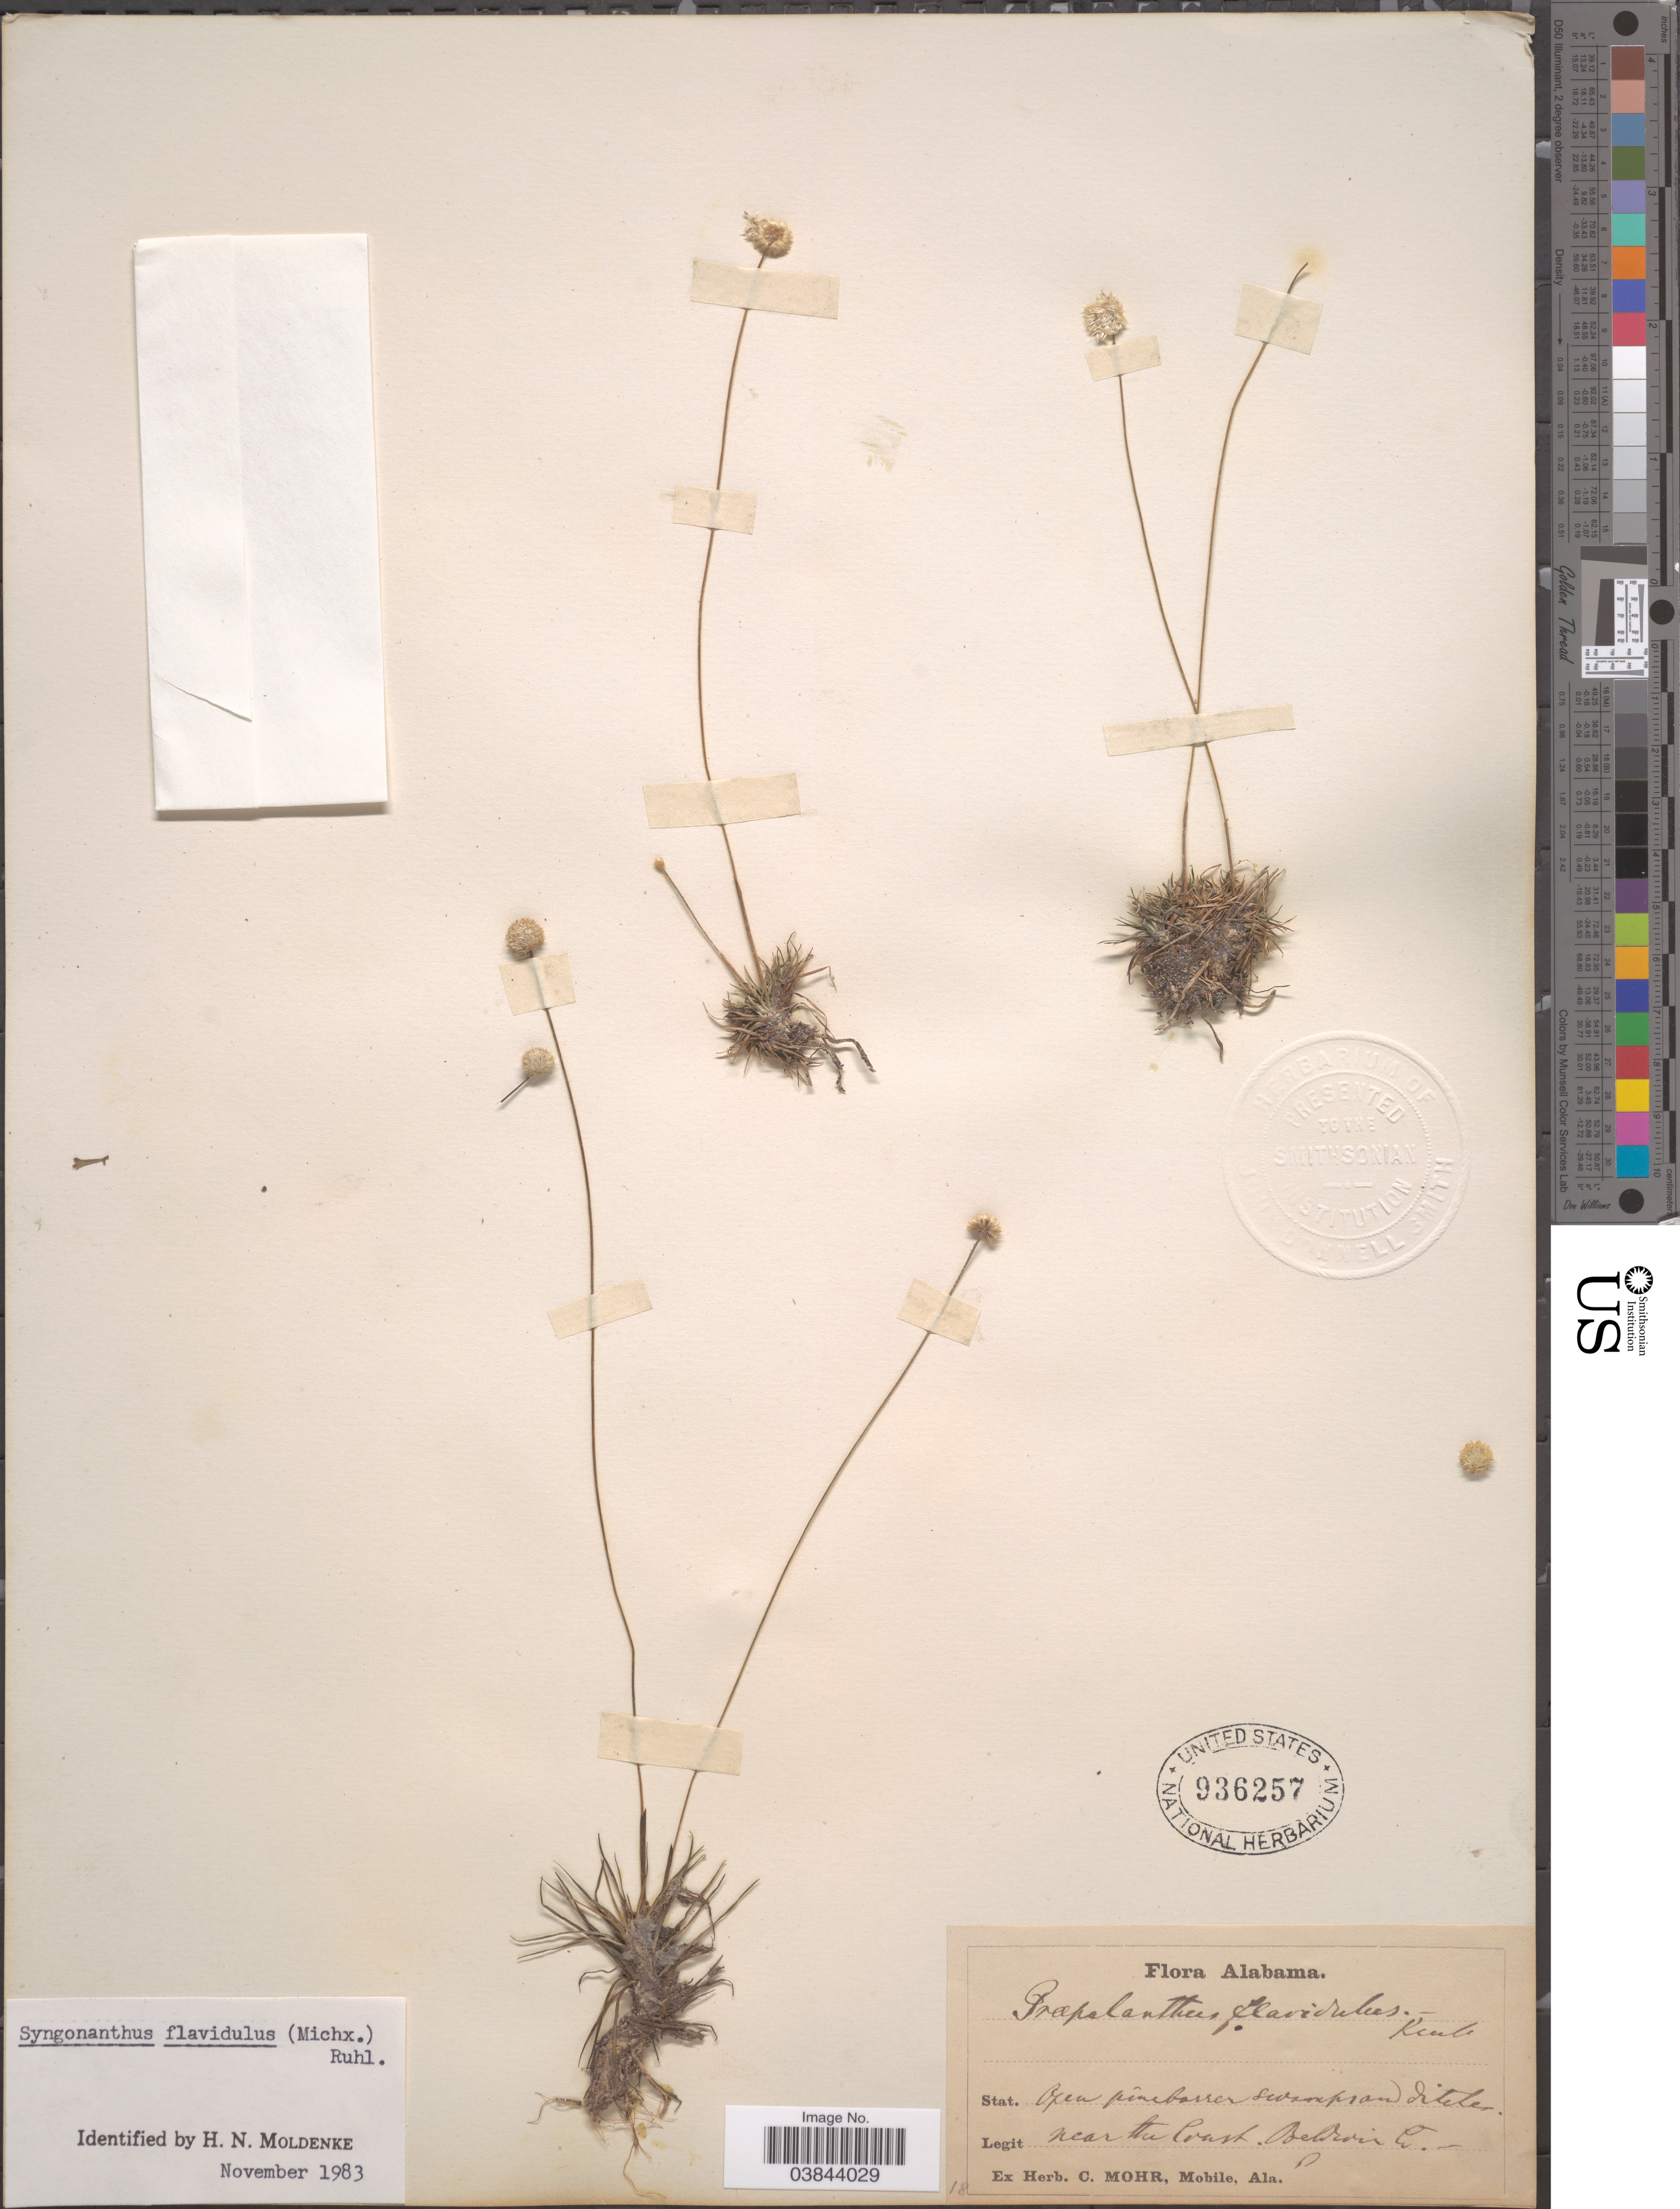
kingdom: Plantae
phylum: Tracheophyta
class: Liliopsida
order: Poales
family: Eriocaulaceae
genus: Syngonanthus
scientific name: Syngonanthus flavidulus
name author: (Michx.) Ruhland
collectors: ex herb. C. Mohr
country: United States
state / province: Alabama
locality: Near the coast. Baldwin Co.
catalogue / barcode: US 936257